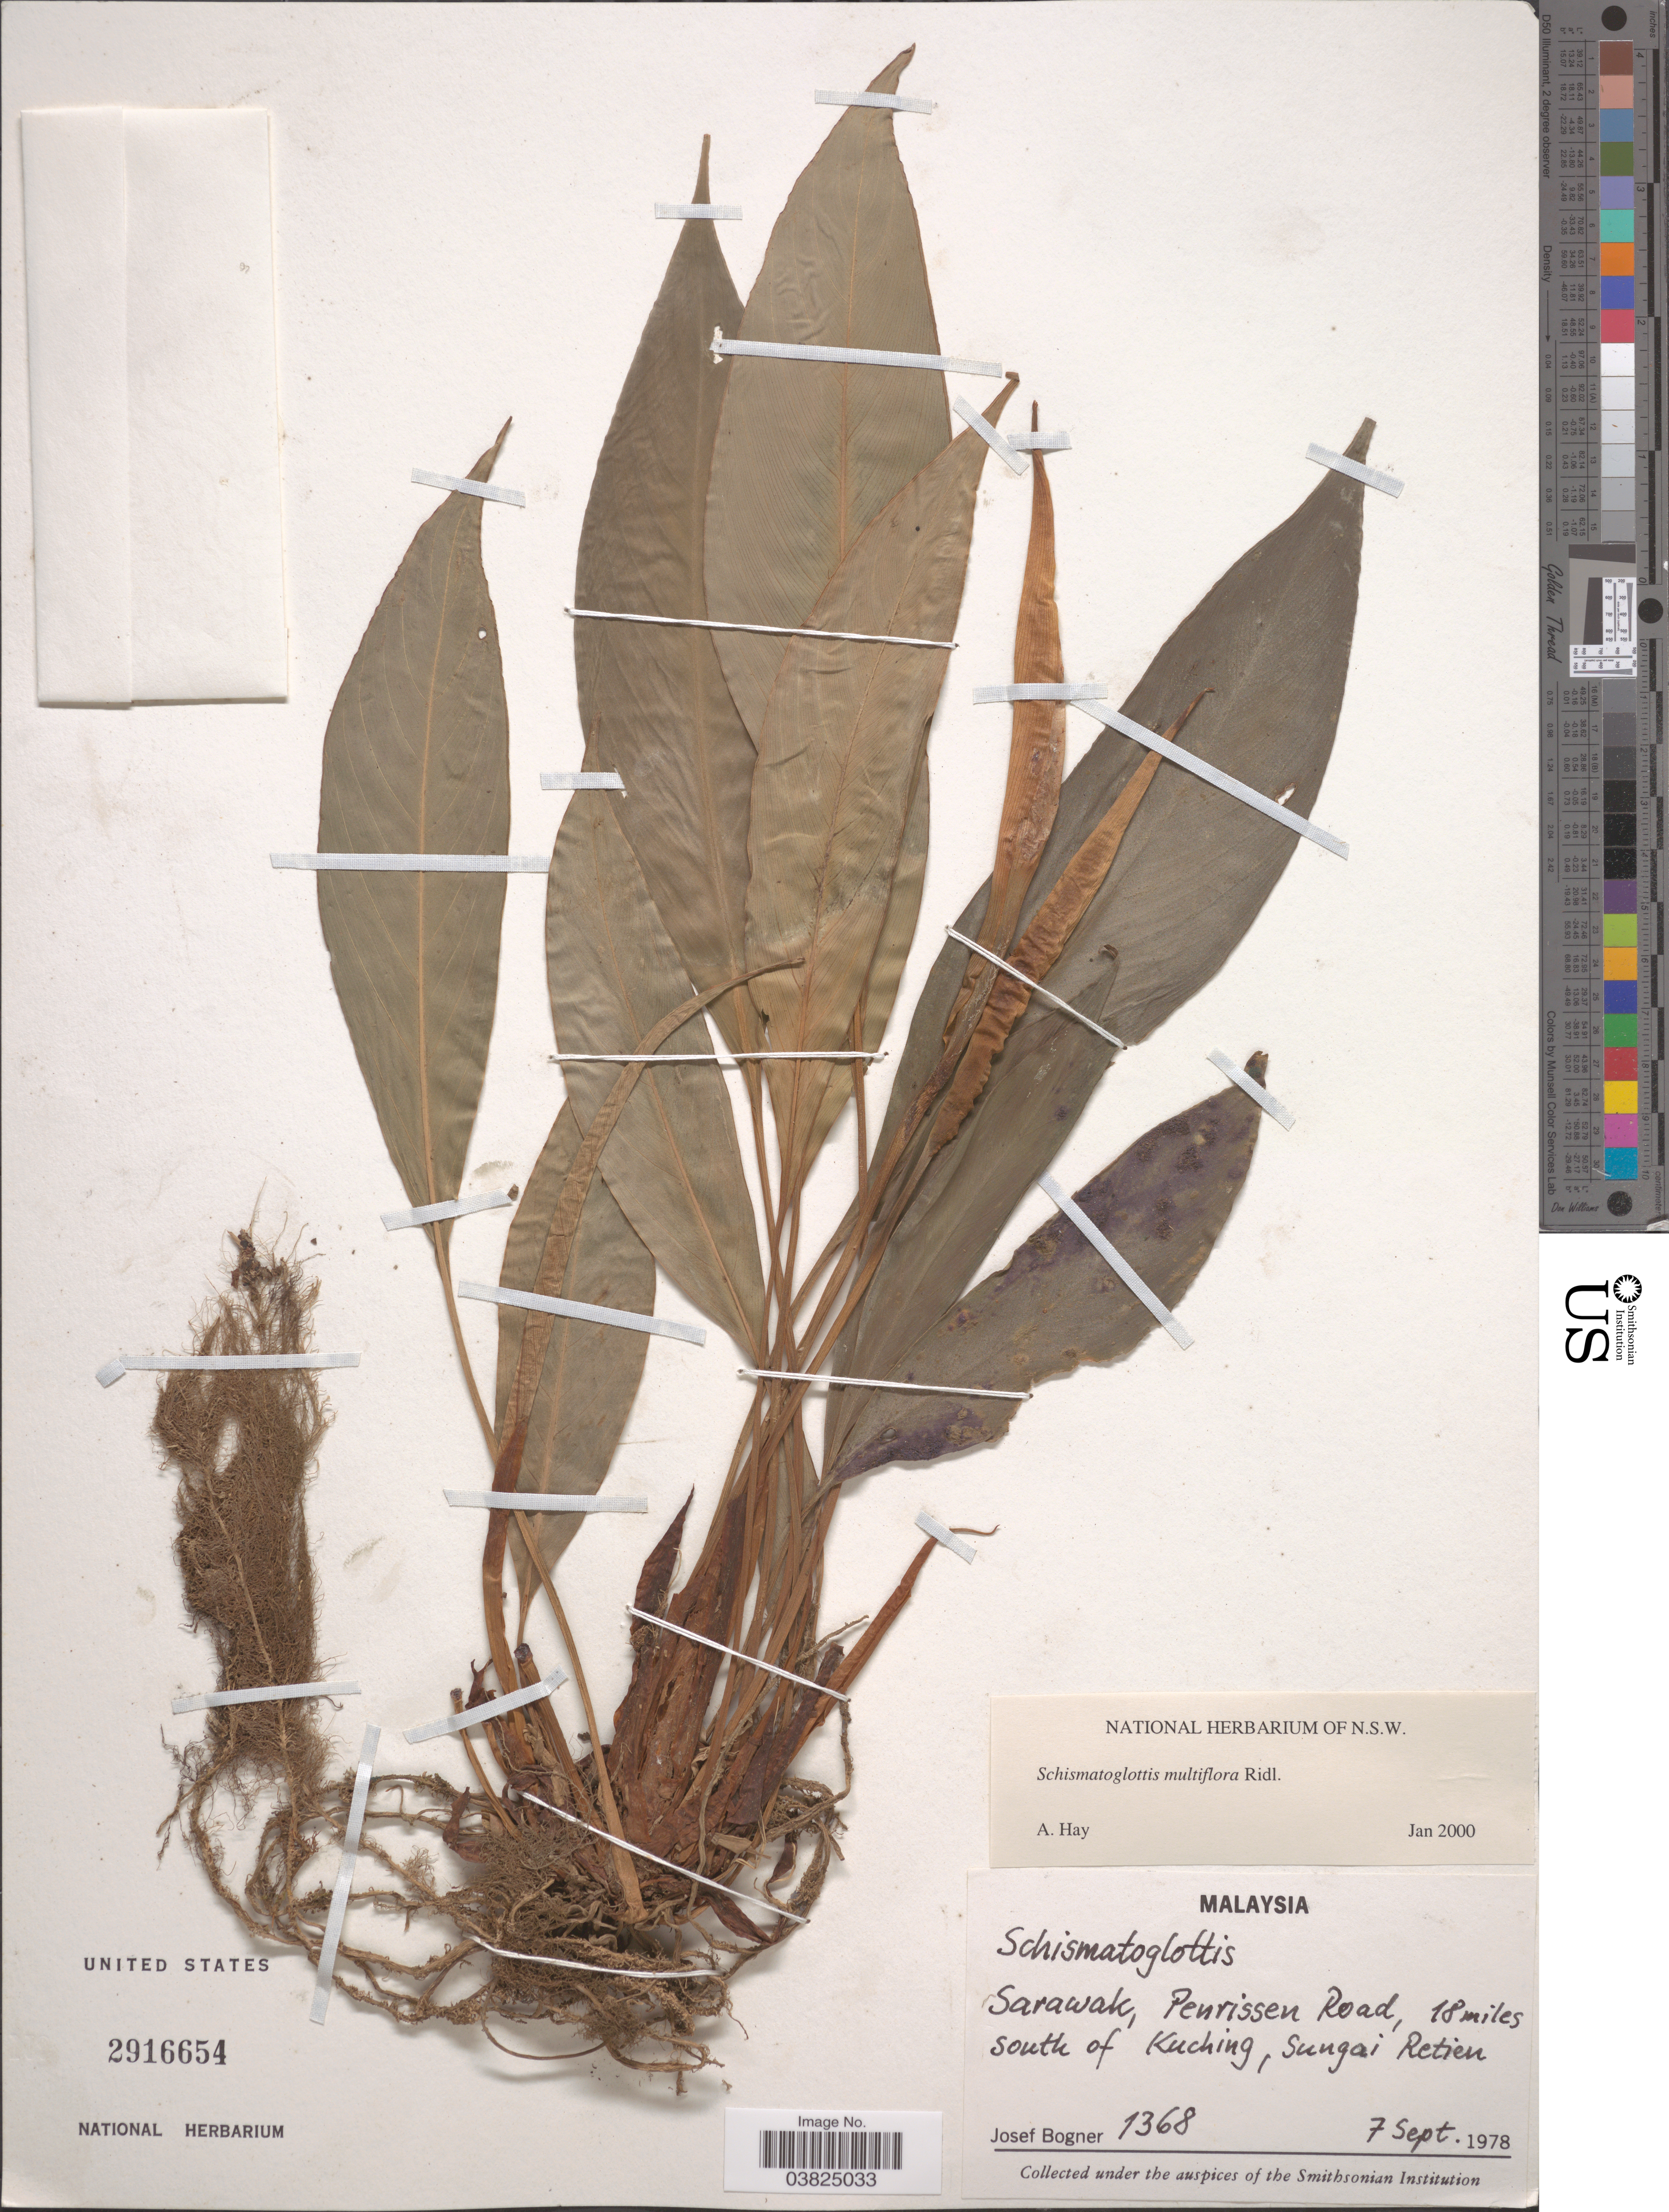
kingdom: Plantae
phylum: Tracheophyta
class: Liliopsida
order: Alismatales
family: Araceae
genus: Schismatoglottis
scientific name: Schismatoglottis multiflora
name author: Ridl.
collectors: J. Bogner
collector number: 1368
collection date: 1978-09-07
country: Malaysia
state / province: Sarawak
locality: Penrissen Road, 18 miles south of Kuching, Sungai Retien.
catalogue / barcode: US 2916654